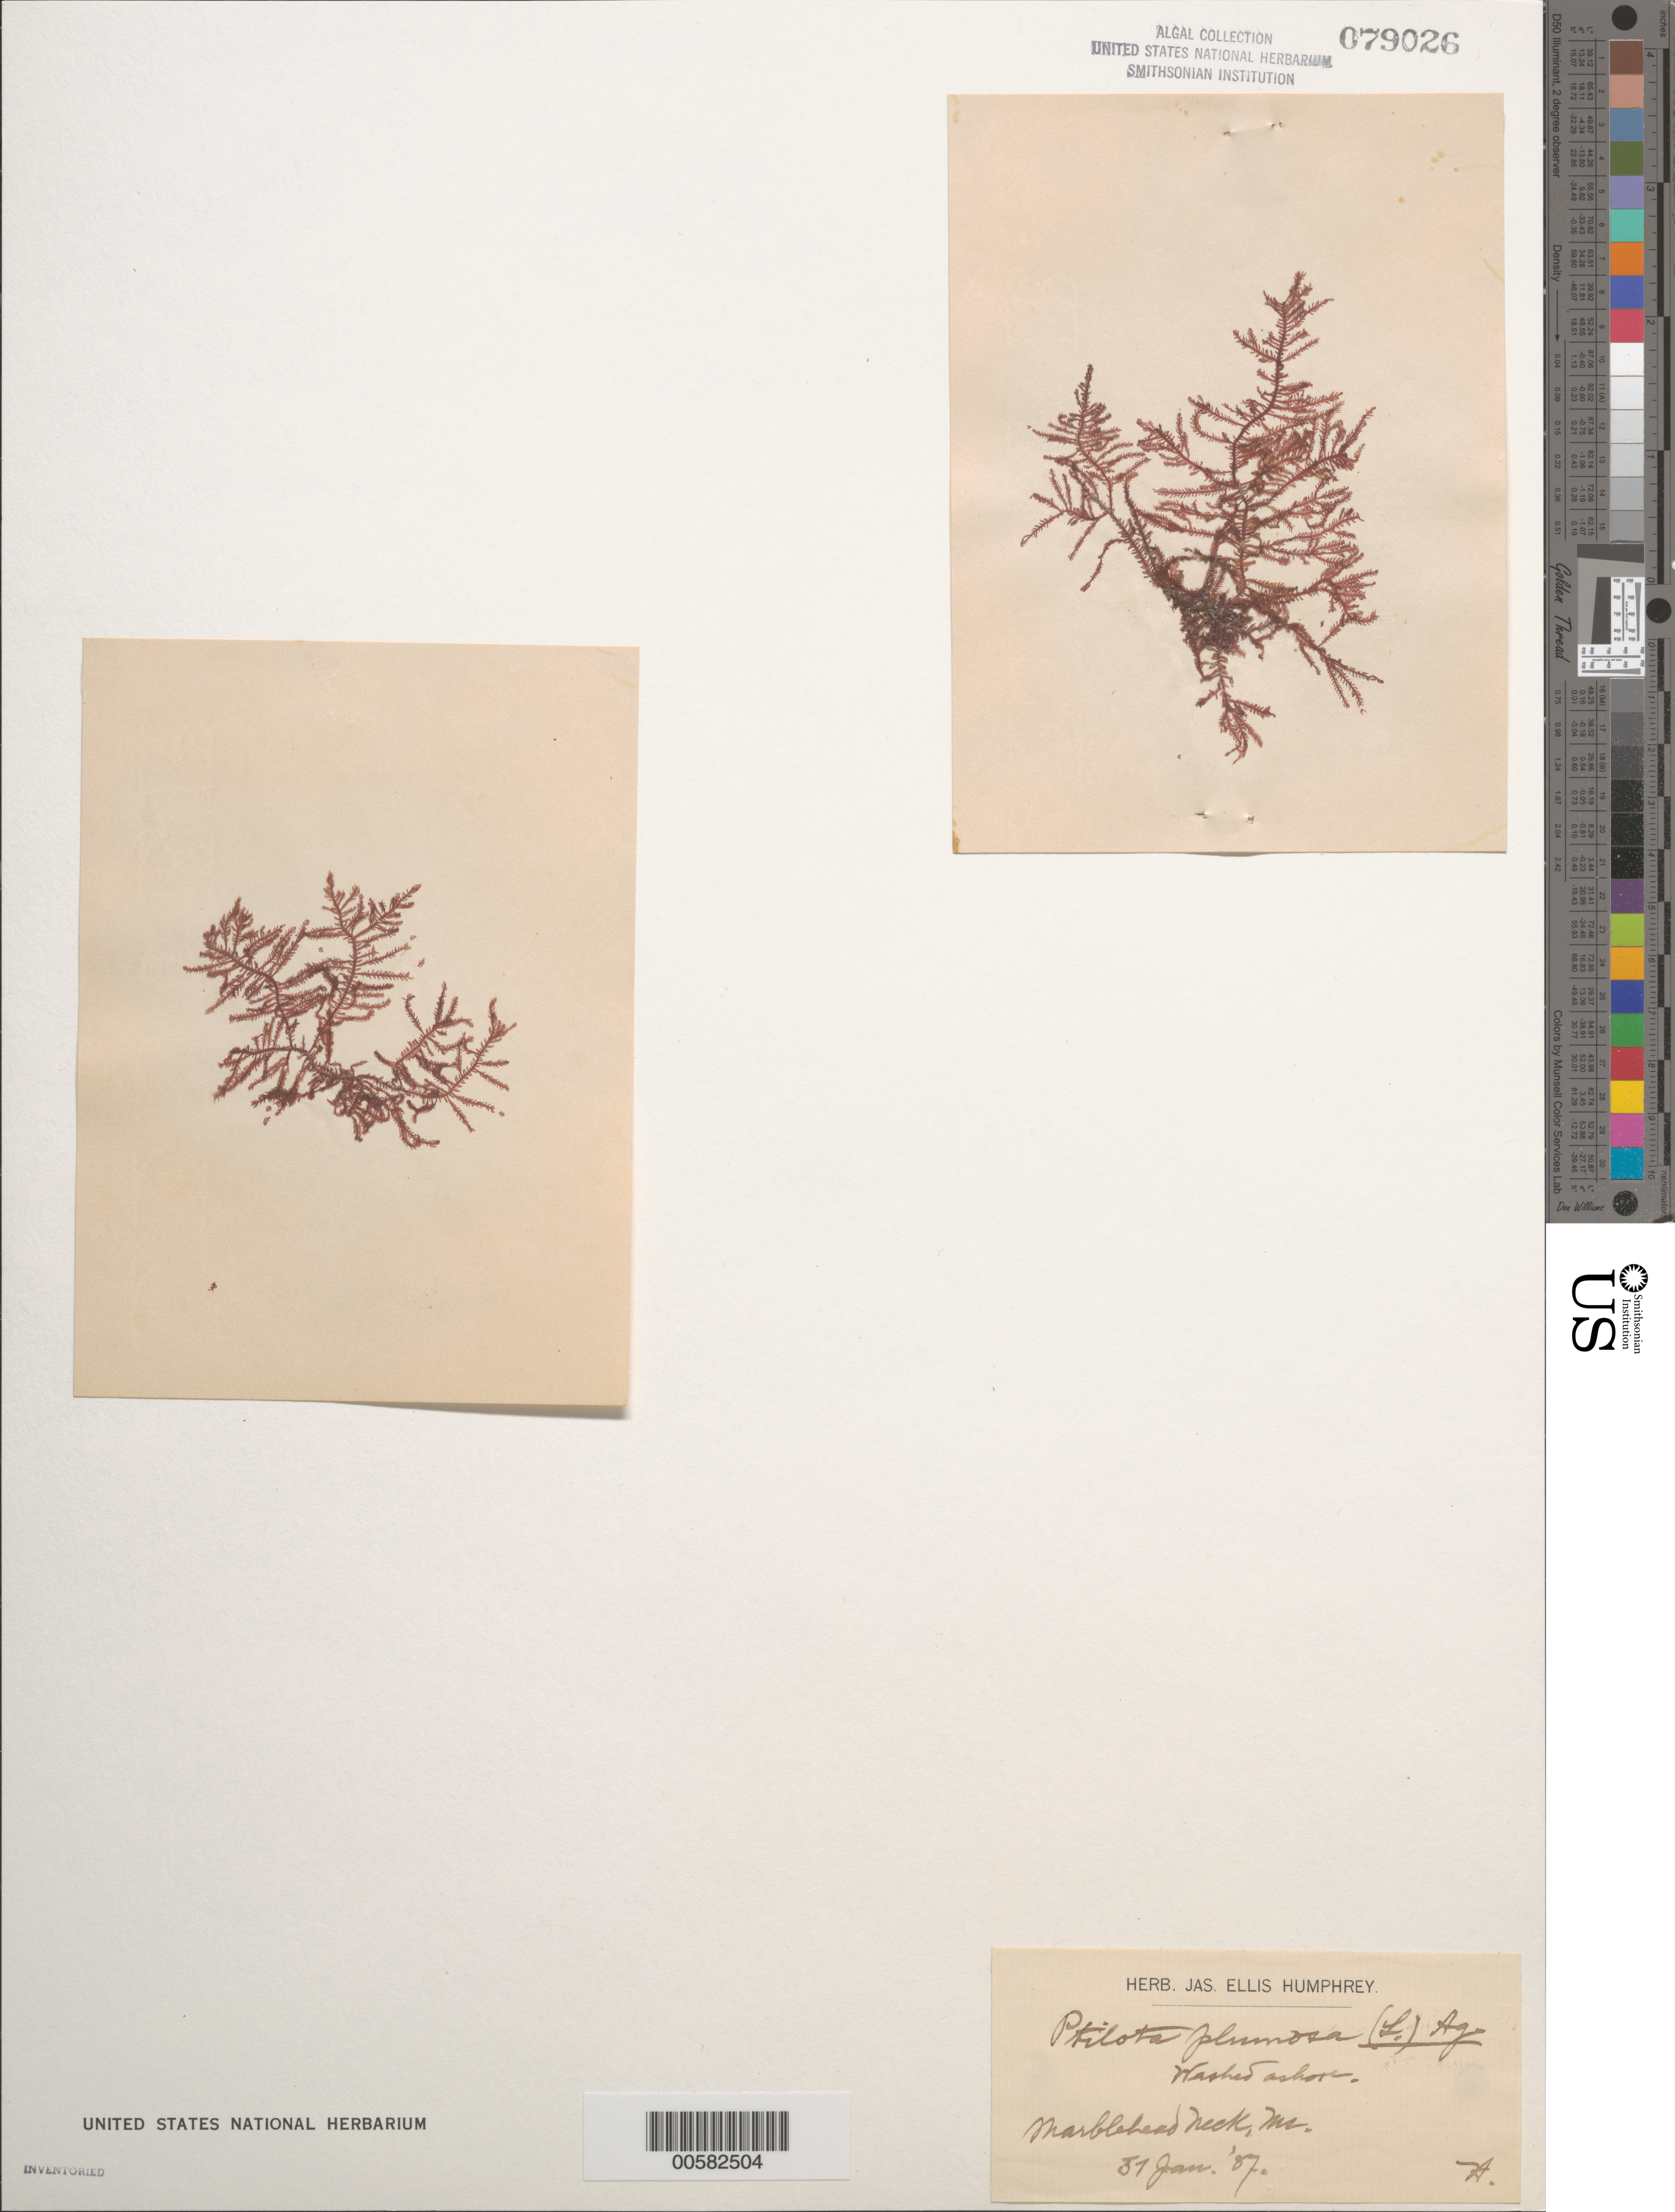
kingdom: Plantae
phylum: Rhodophyta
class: Florideophyceae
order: Ceramiales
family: Wrangeliaceae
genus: Ptilota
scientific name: Ptilota gunneri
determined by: Algae name updating Project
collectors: J. Humphrey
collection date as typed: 31 Jan 1887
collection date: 1887-01-31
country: United States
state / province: Massachusetts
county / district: Essex County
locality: Marblehead Neck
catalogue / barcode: US 79026